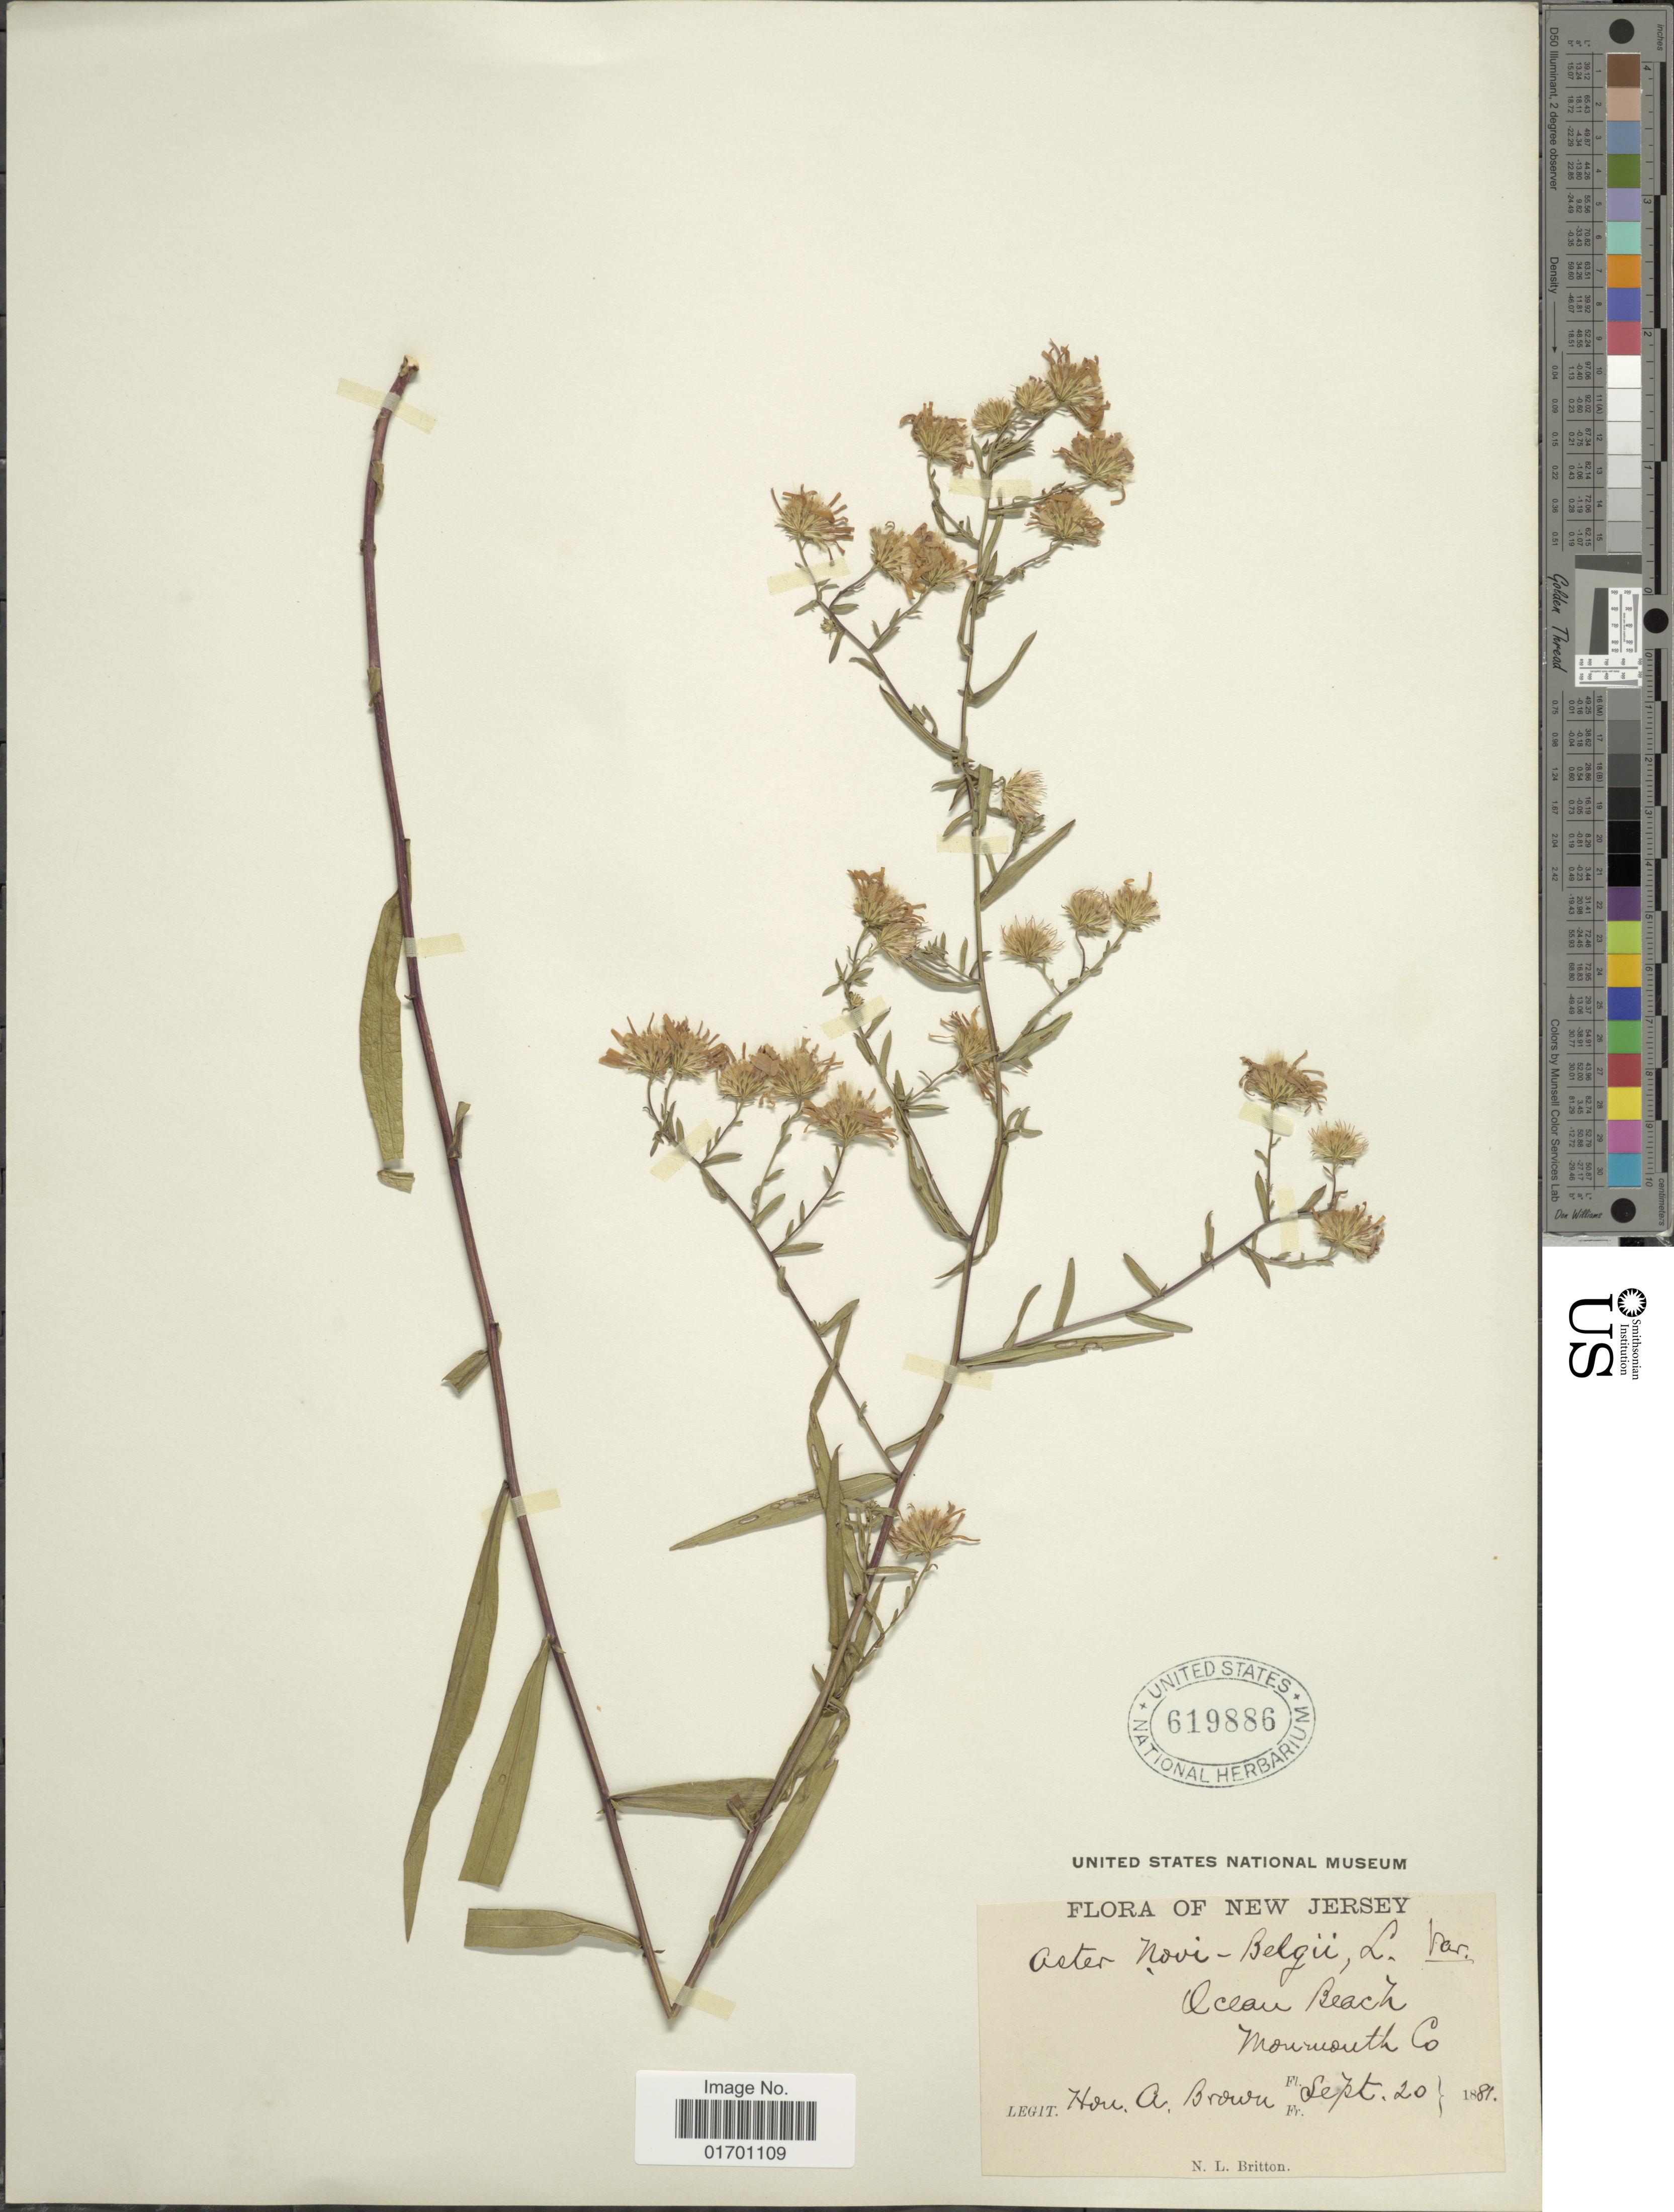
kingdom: Plantae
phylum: Tracheophyta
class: Magnoliopsida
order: Asterales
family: Asteraceae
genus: Symphyotrichum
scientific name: Symphyotrichum novi-belgii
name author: (L.) G.L. Nesom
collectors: H. A. Brown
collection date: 1881-09-20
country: United States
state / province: New Jersey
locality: Ocean Beach. Monmouth Co.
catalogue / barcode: US 619886